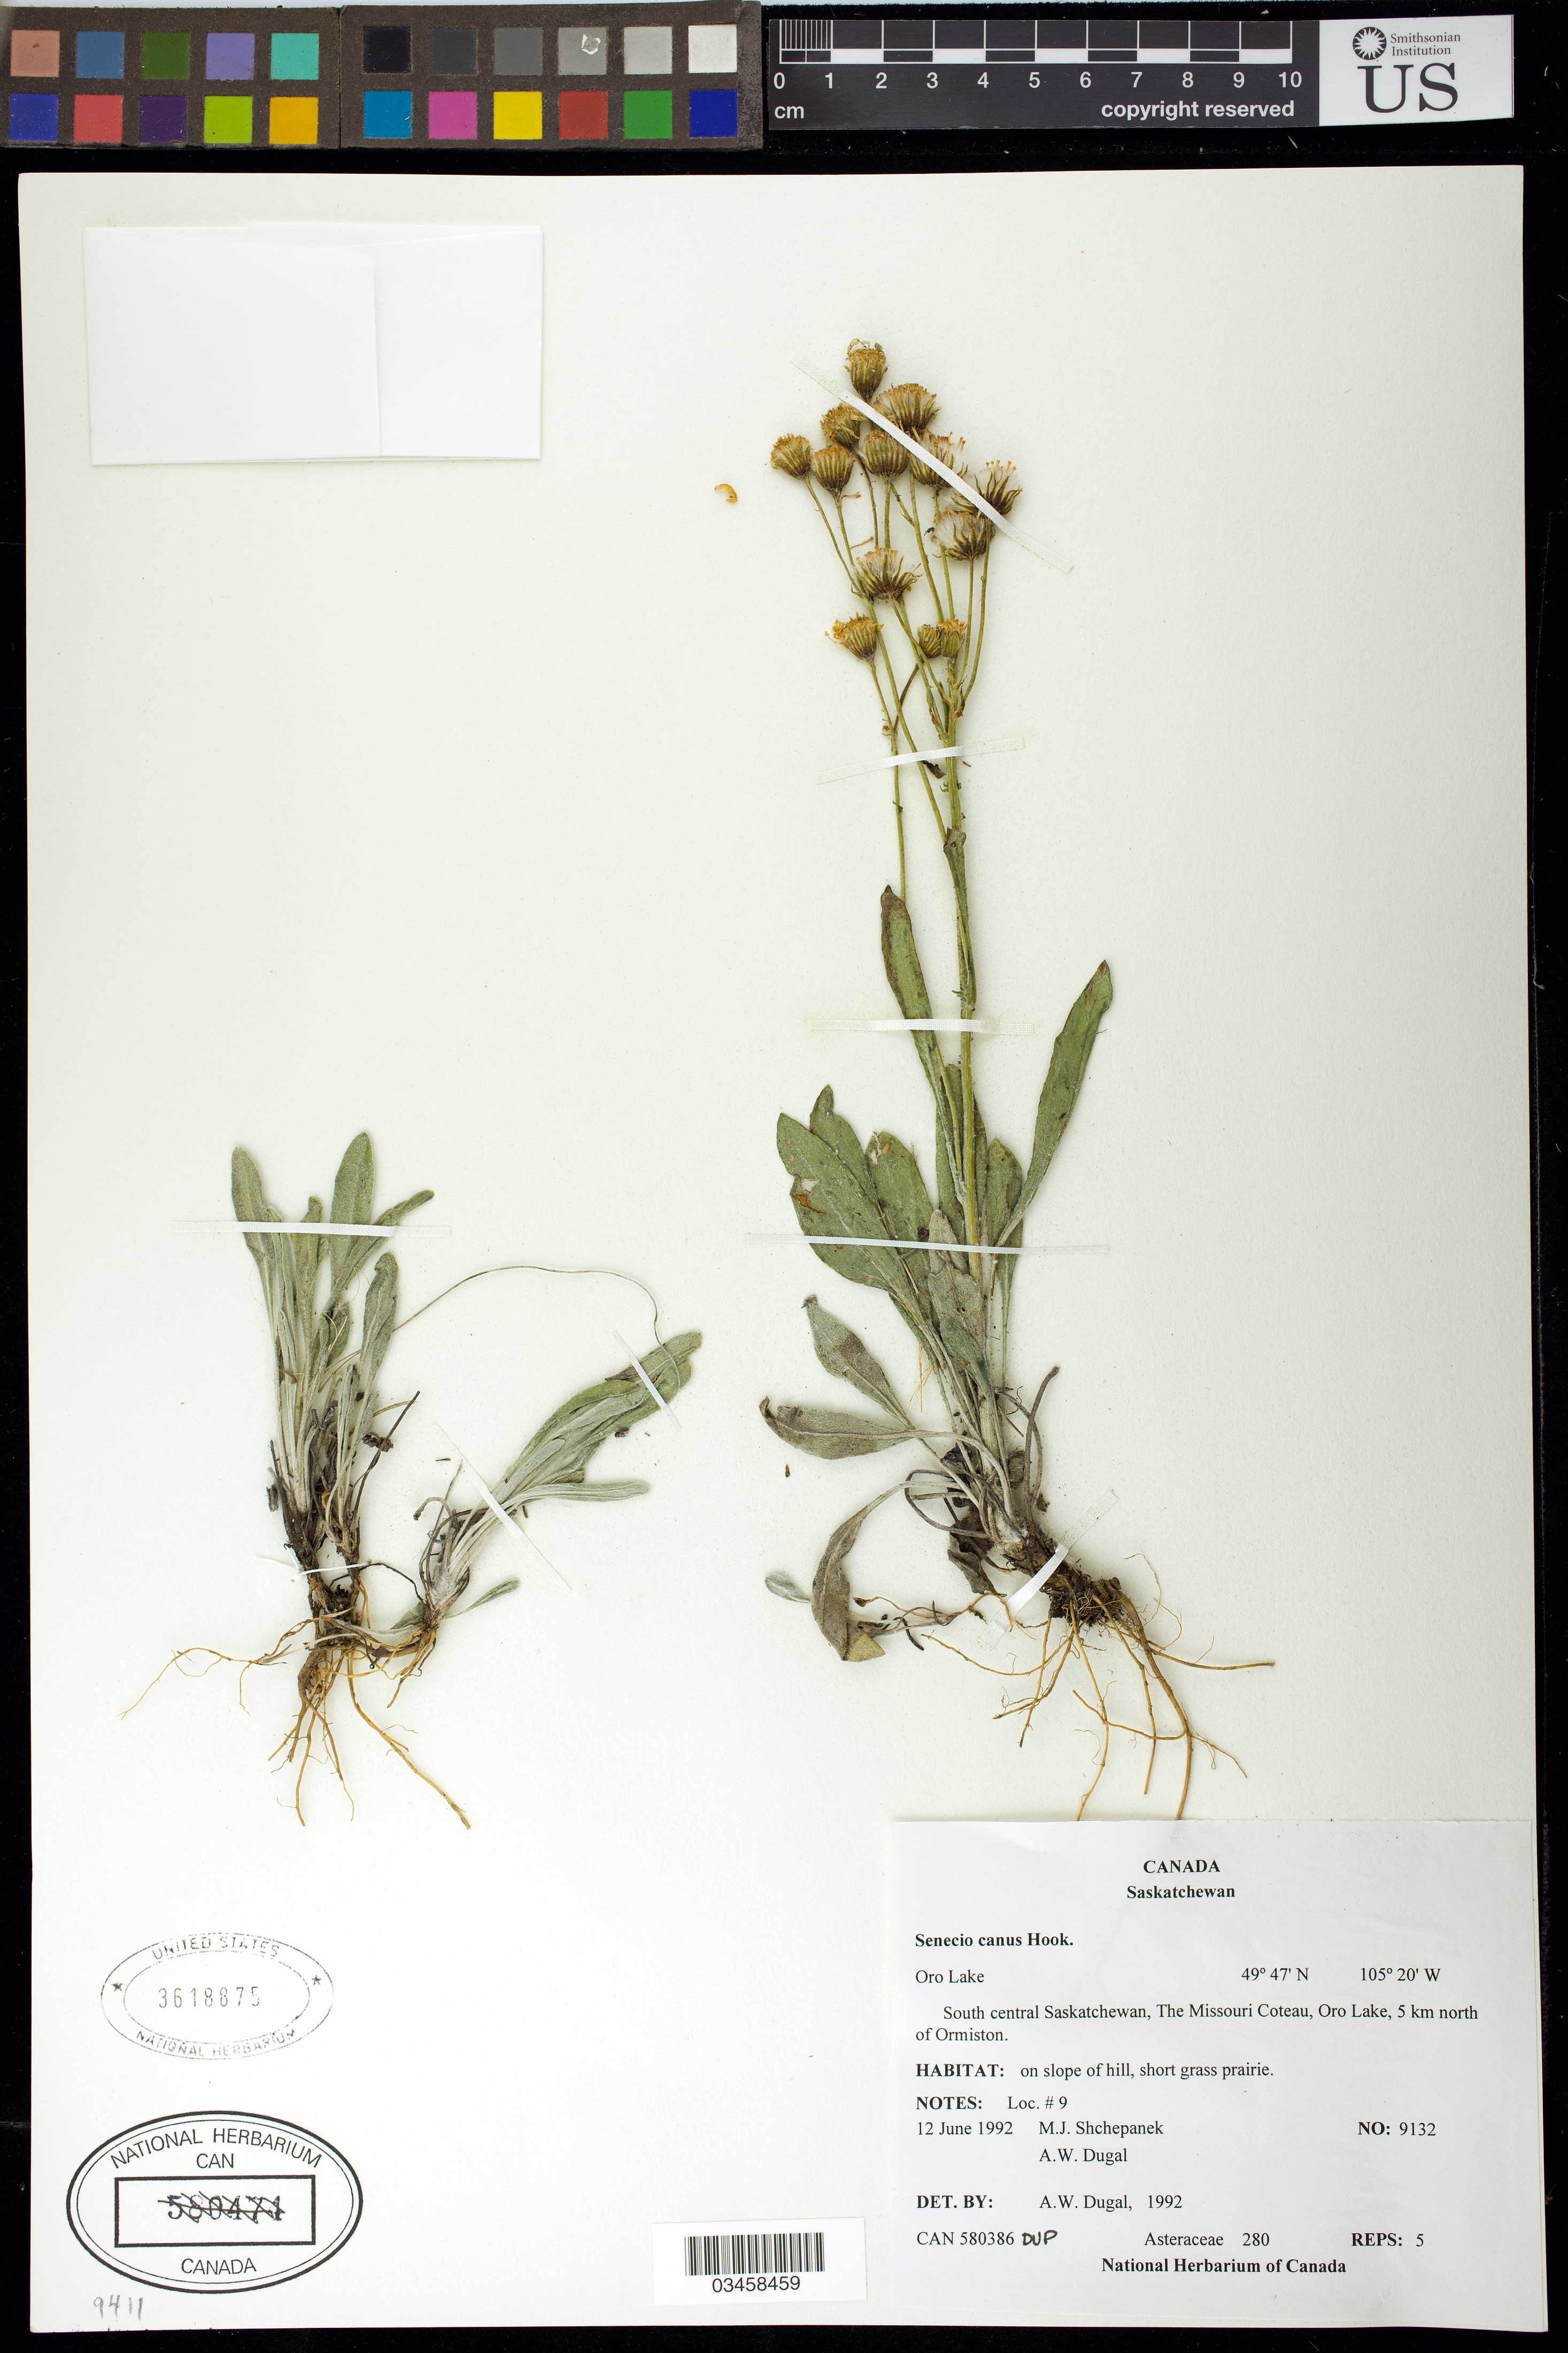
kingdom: Plantae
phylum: Tracheophyta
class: Magnoliopsida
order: Asterales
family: Asteraceae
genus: Packera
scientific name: Packera cana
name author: (Hook.) W.A. Weber & Á. Löve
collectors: M. Shchepanek & A. Dugal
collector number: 9132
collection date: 1992-06-12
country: Canada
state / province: Saskatchewan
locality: Oro lake, South central Saskatchewan, The Missouri Coteau, Oro Lake, 5 km north of Ormiston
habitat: On slope of hill, short grass prairie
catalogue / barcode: US 3618875